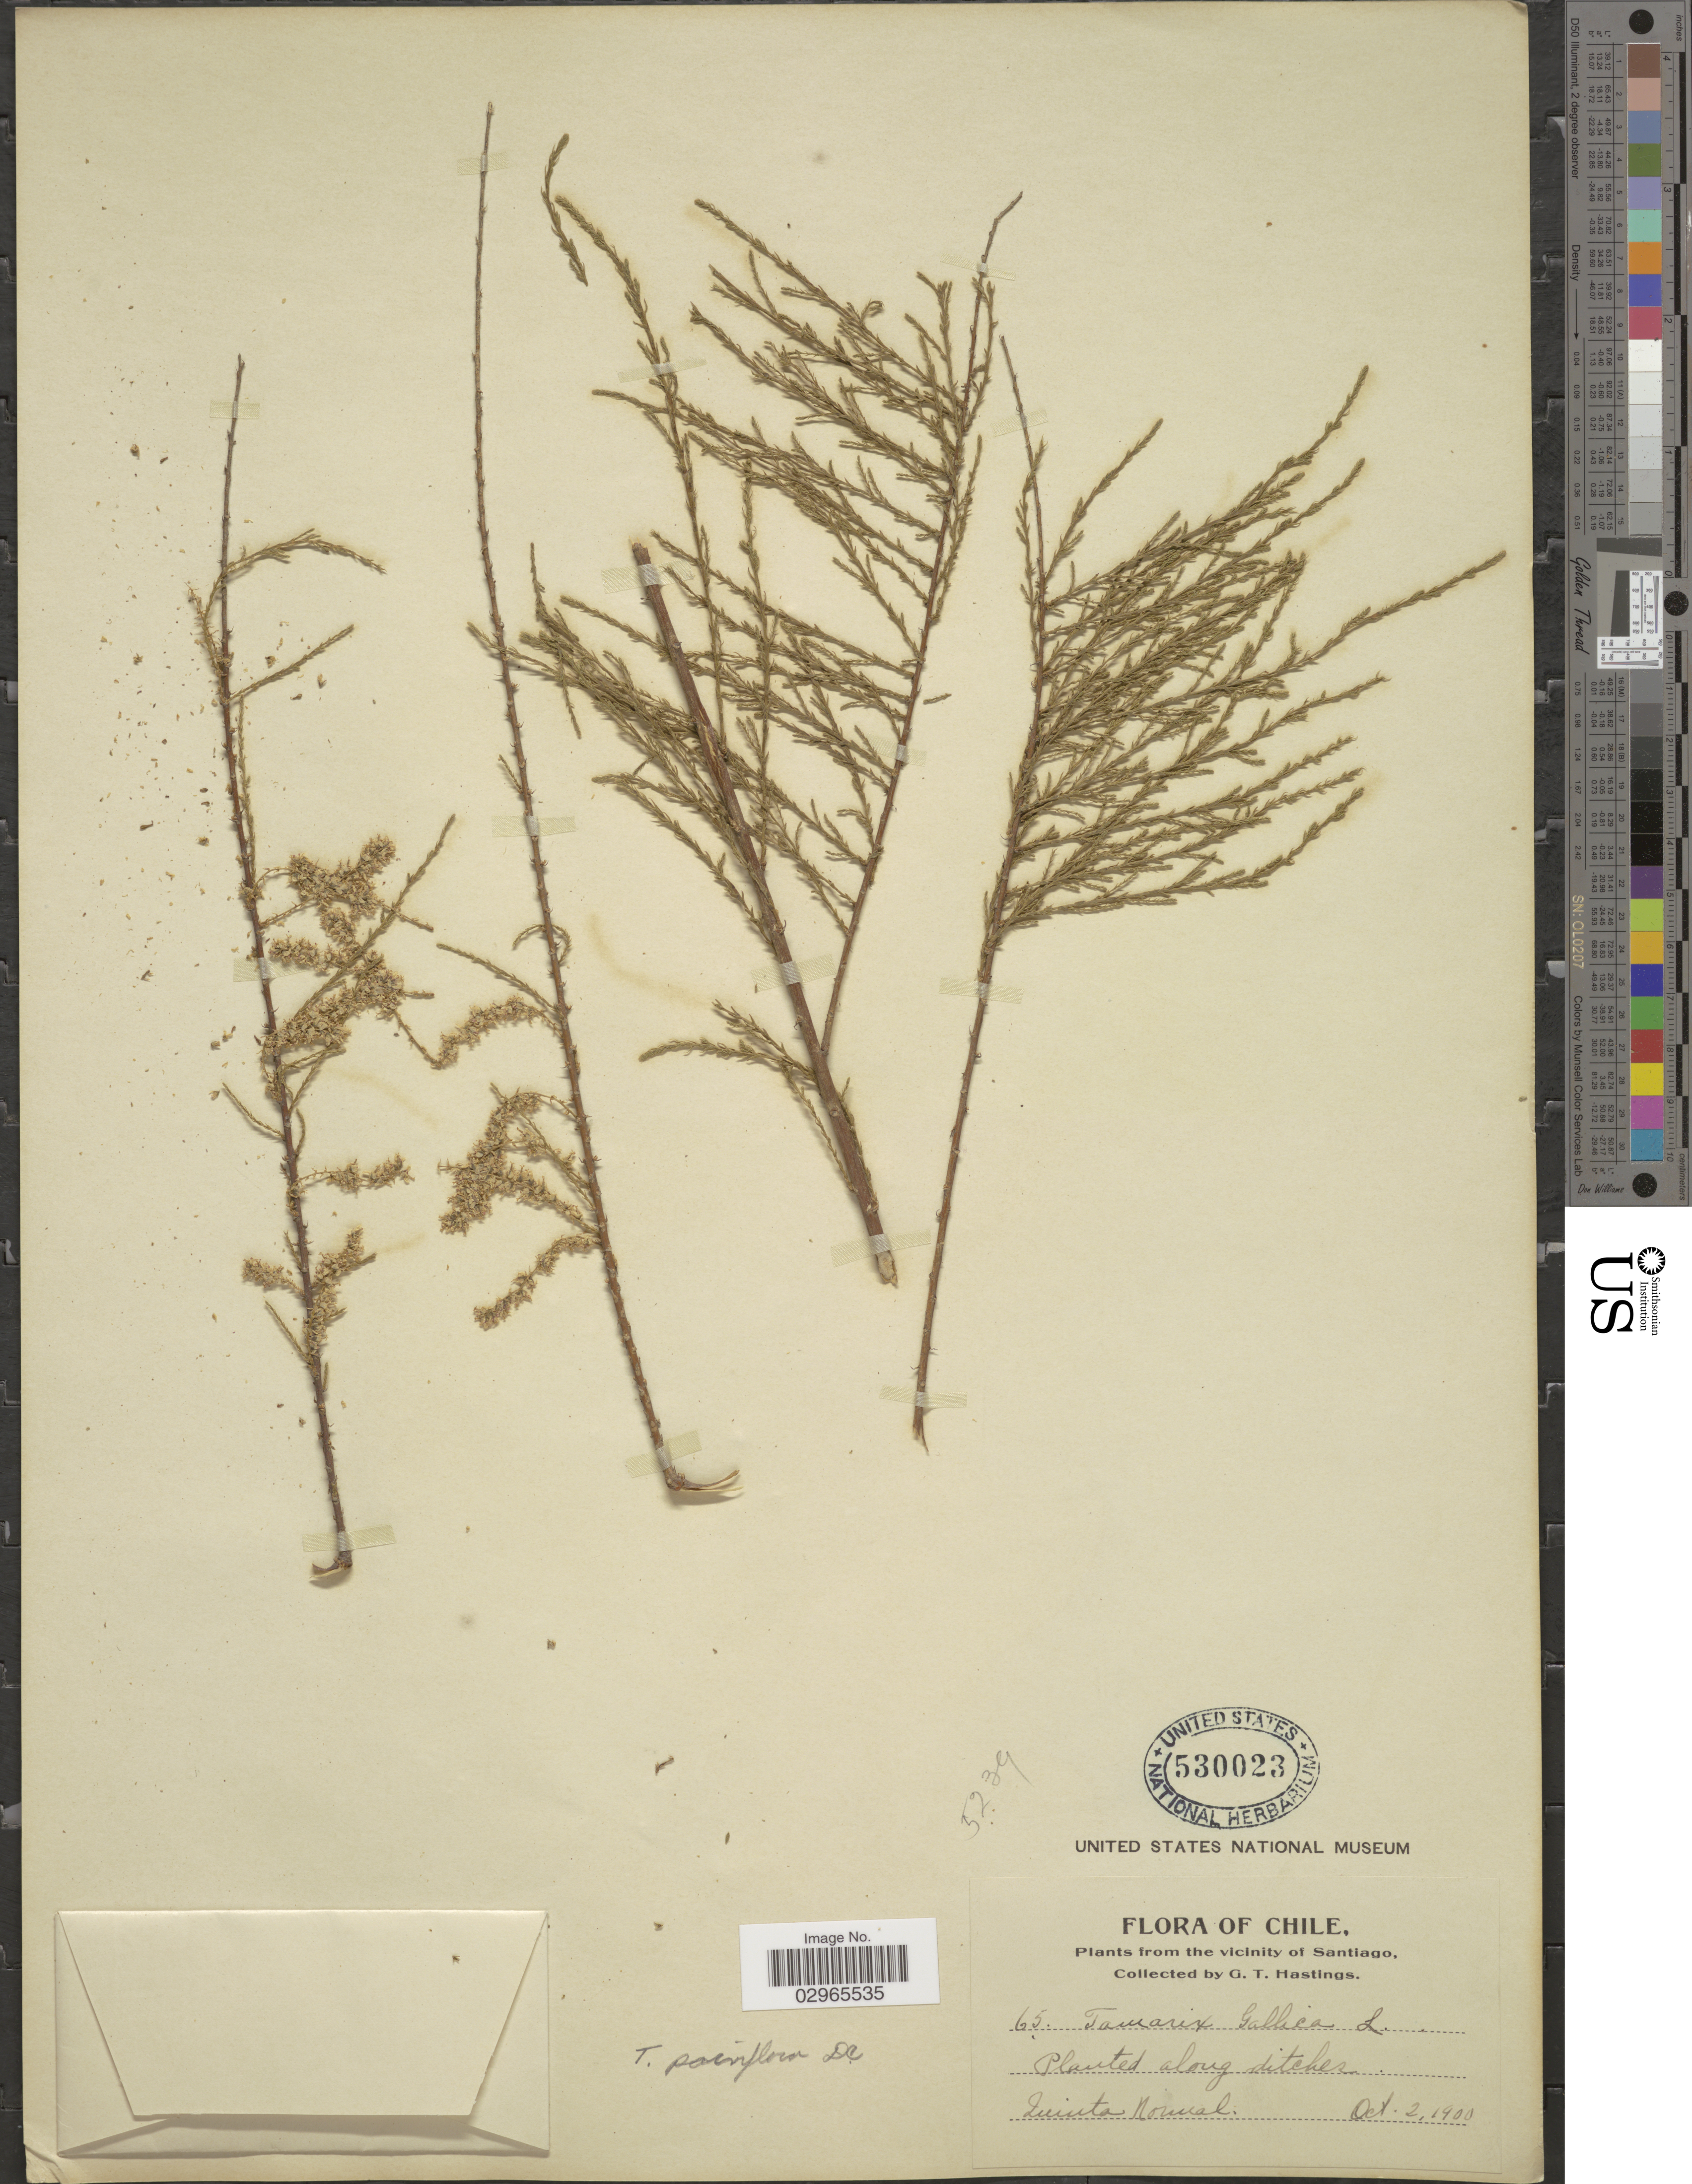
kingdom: Plantae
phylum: Tracheophyta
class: Magnoliopsida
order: Caryophyllales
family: Tamaricaceae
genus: Tamarix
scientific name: Tamarix parviflora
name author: DC.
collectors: G. Hastings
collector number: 65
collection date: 1900-10-02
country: Chile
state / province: Región Metropolitana (RM)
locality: Vicinity of Santiago. Quinta Normal.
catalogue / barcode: US 530023